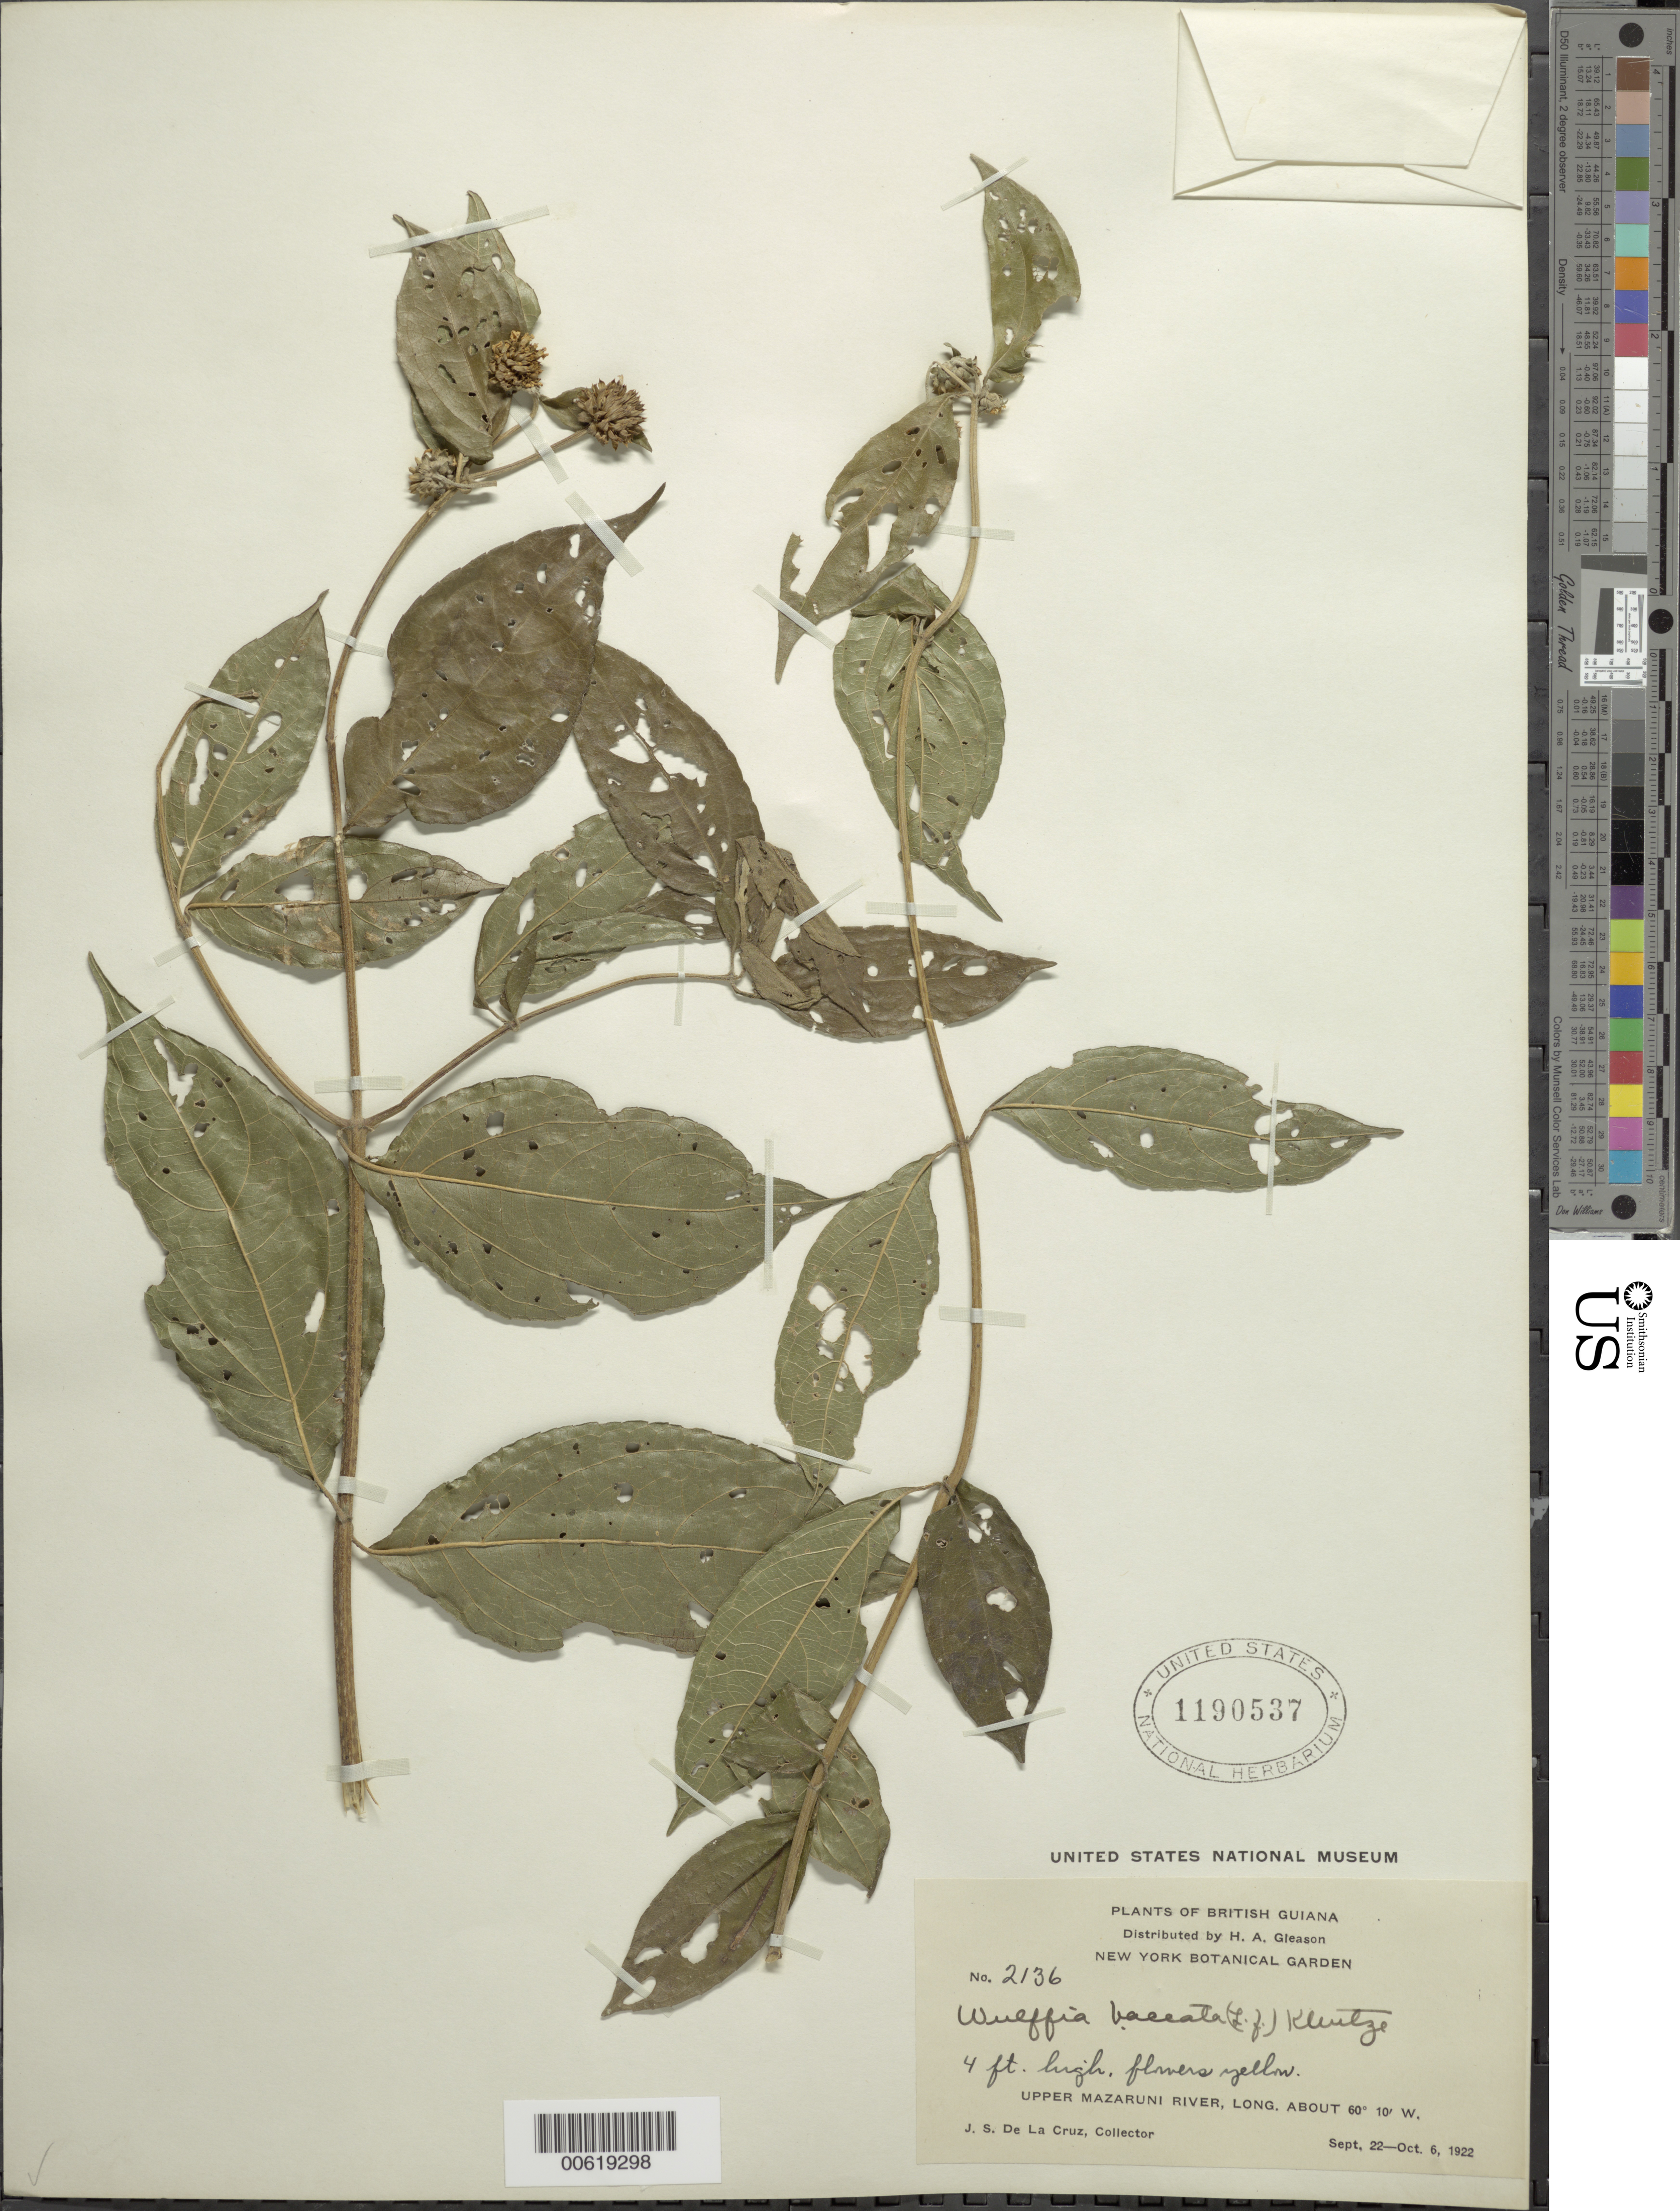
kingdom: Plantae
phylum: Tracheophyta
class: Magnoliopsida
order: Asterales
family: Asteraceae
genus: Wulffia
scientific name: Wulffia baccata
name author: (L. f.) Kuntze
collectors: J. S. de la Cruz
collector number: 2136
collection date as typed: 22-Sep-22 to 6-Oct-22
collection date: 1922-09-22/1922-10-06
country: Guyana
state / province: Cuyuni-Mazaruni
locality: Upper Mazaruni R.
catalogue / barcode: US 1190537